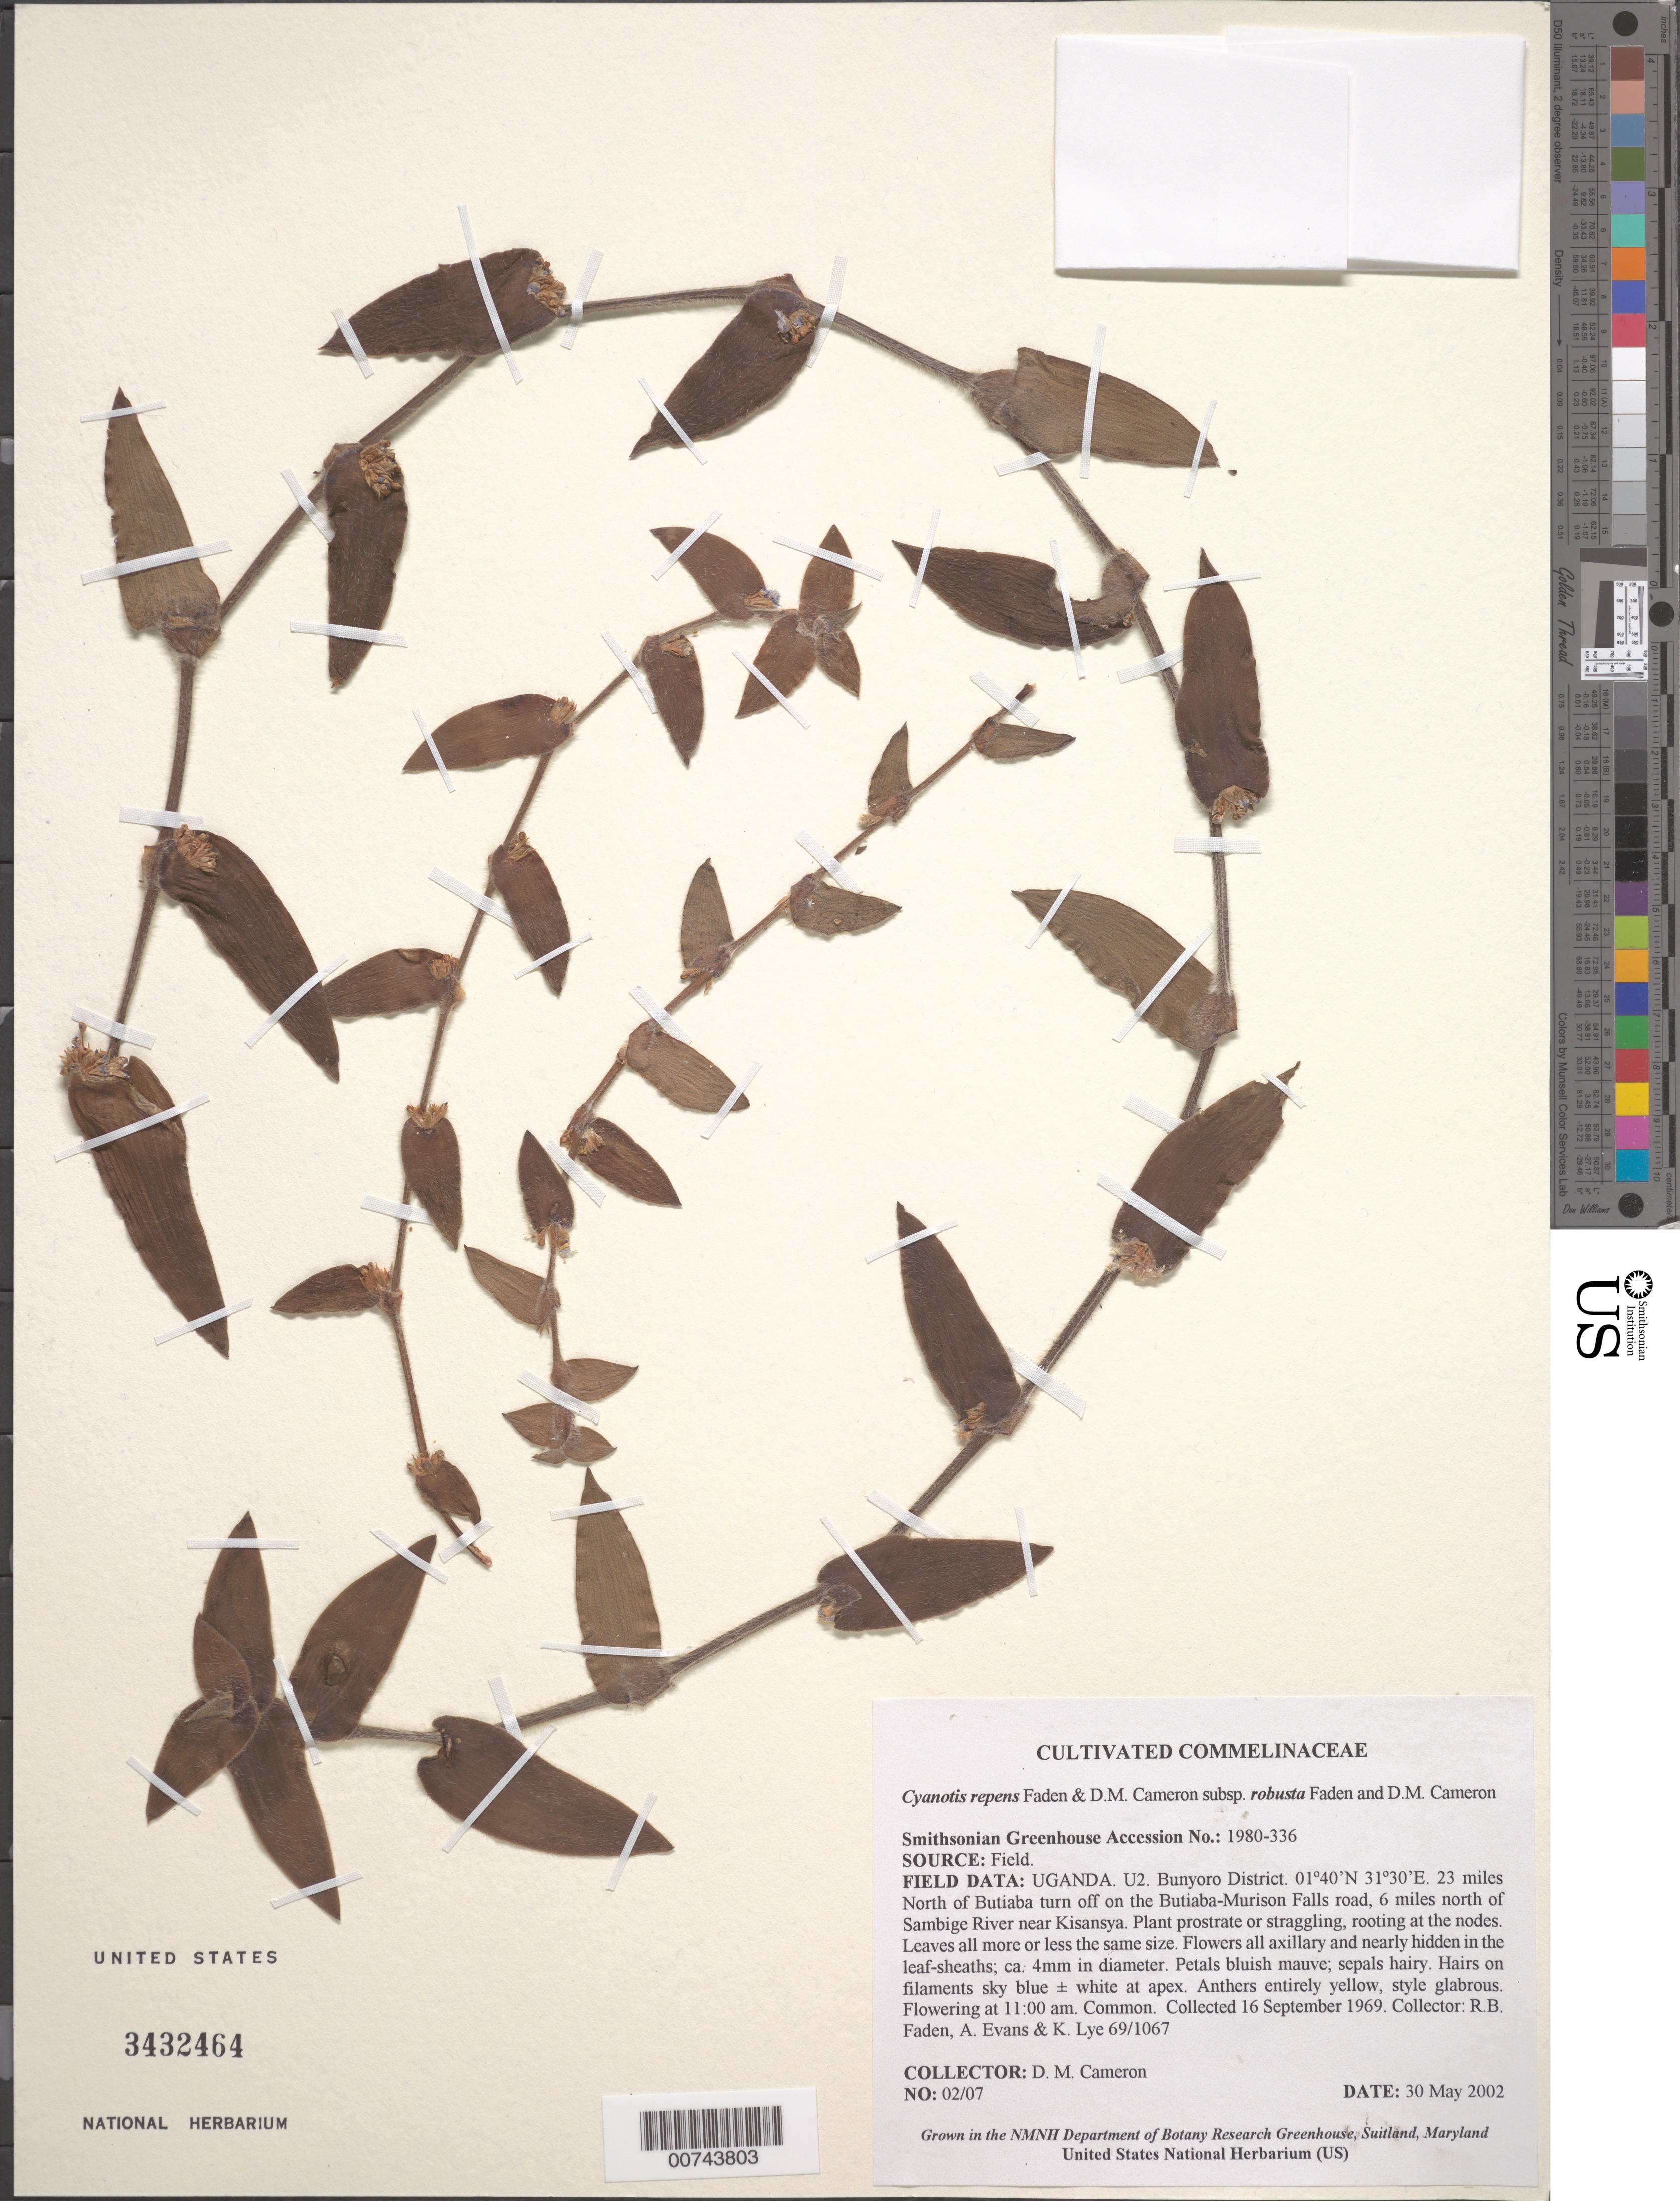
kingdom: Plantae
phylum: Tracheophyta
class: Liliopsida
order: Commelinales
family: Commelinaceae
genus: Cyanotis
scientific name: Cyanotis repens subsp. robusta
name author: Faden & D.M. Cameron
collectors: D. Cameron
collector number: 02/07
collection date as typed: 30 May 2002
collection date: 2002-05-30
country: United States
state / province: Maryland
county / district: Prince George's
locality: Smithsonian Greenhouse.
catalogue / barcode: US 3432464